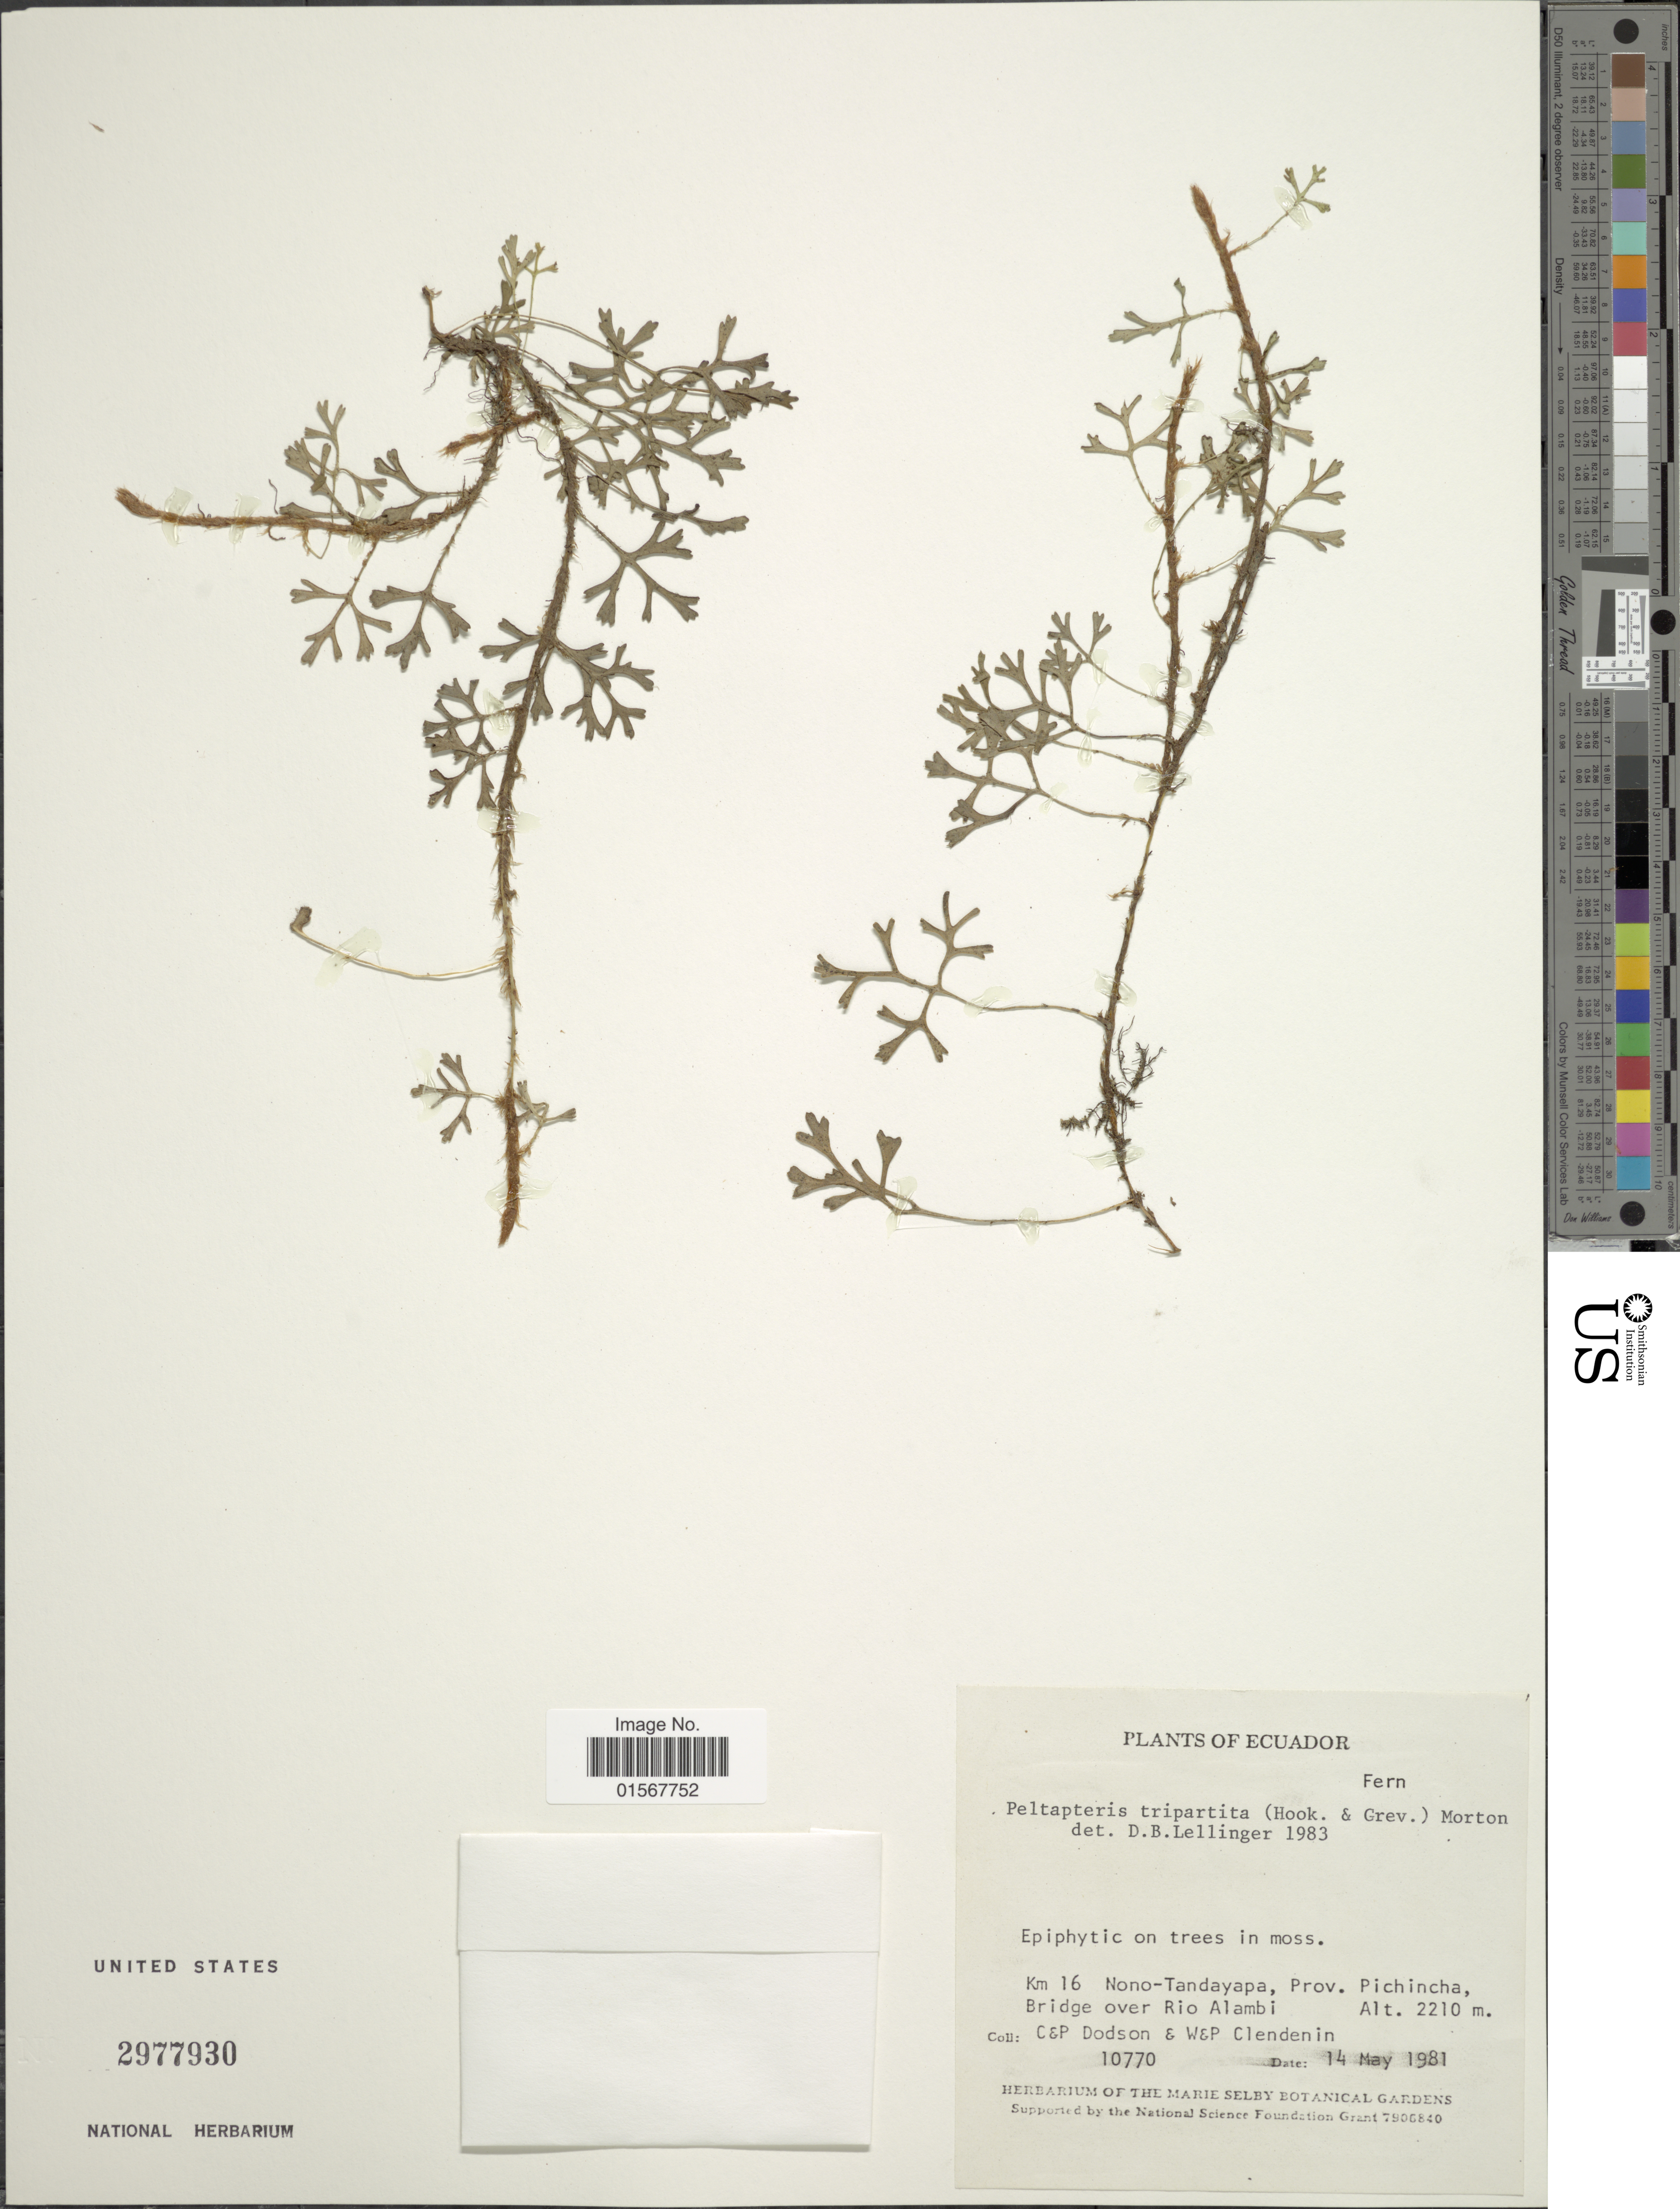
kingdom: Plantae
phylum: Tracheophyta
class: Polypodiopsida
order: Polypodiales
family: Dryopteridaceae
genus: Elaphoglossum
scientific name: Elaphoglossum tripartitum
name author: (Hook. & Grev.) Mickel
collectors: C. Dodson, P. M. Dodson, W. Clendenin & P. Clendenin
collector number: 10770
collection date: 1981-05-14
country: Ecuador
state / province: Pichincha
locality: Km 16 Nono-Tandayapa, Prov. Pichincha, bridge over Rio Alambi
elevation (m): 2210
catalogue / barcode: US 2977930